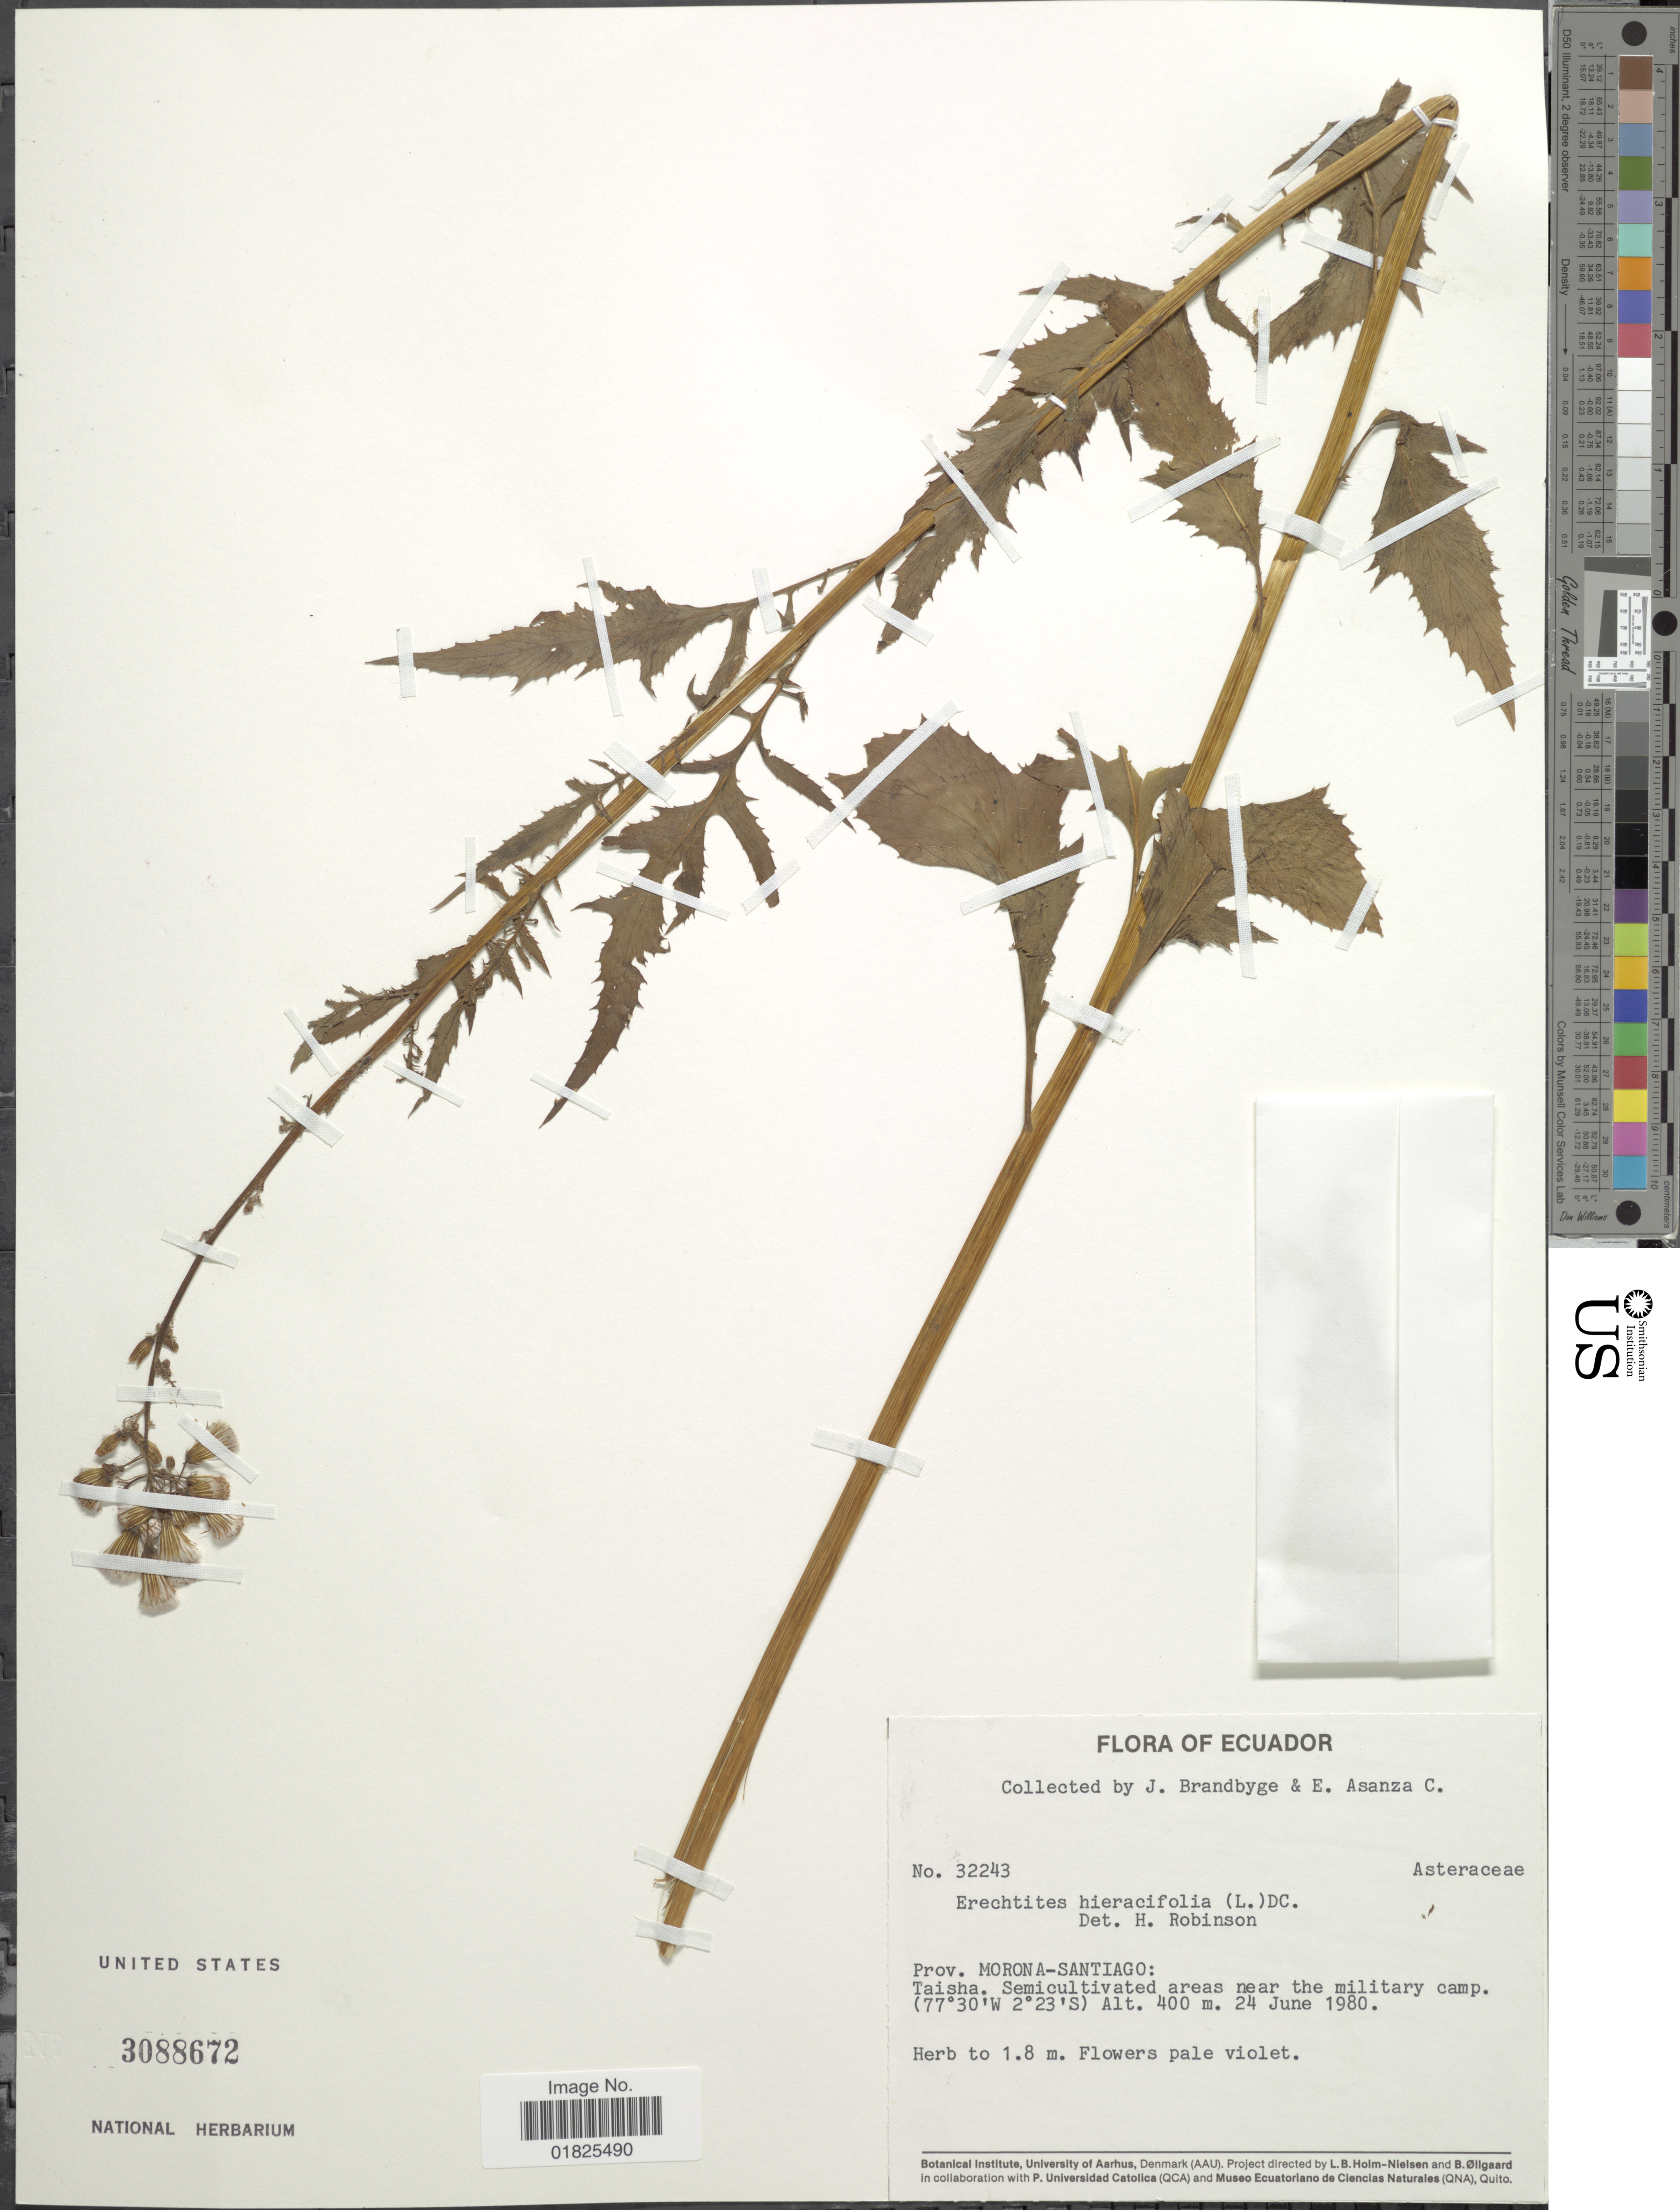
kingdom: Plantae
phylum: Tracheophyta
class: Magnoliopsida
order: Asterales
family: Asteraceae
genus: Erechtites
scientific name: Erechtites hieraciifolius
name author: (L.) Raf. ex DC.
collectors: J. Brandbyge & E. Asanza C.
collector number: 32243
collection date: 1980-06-24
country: Ecuador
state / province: Morona-Santiago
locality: Taisha, areas near the military camp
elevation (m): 400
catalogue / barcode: US 3088672